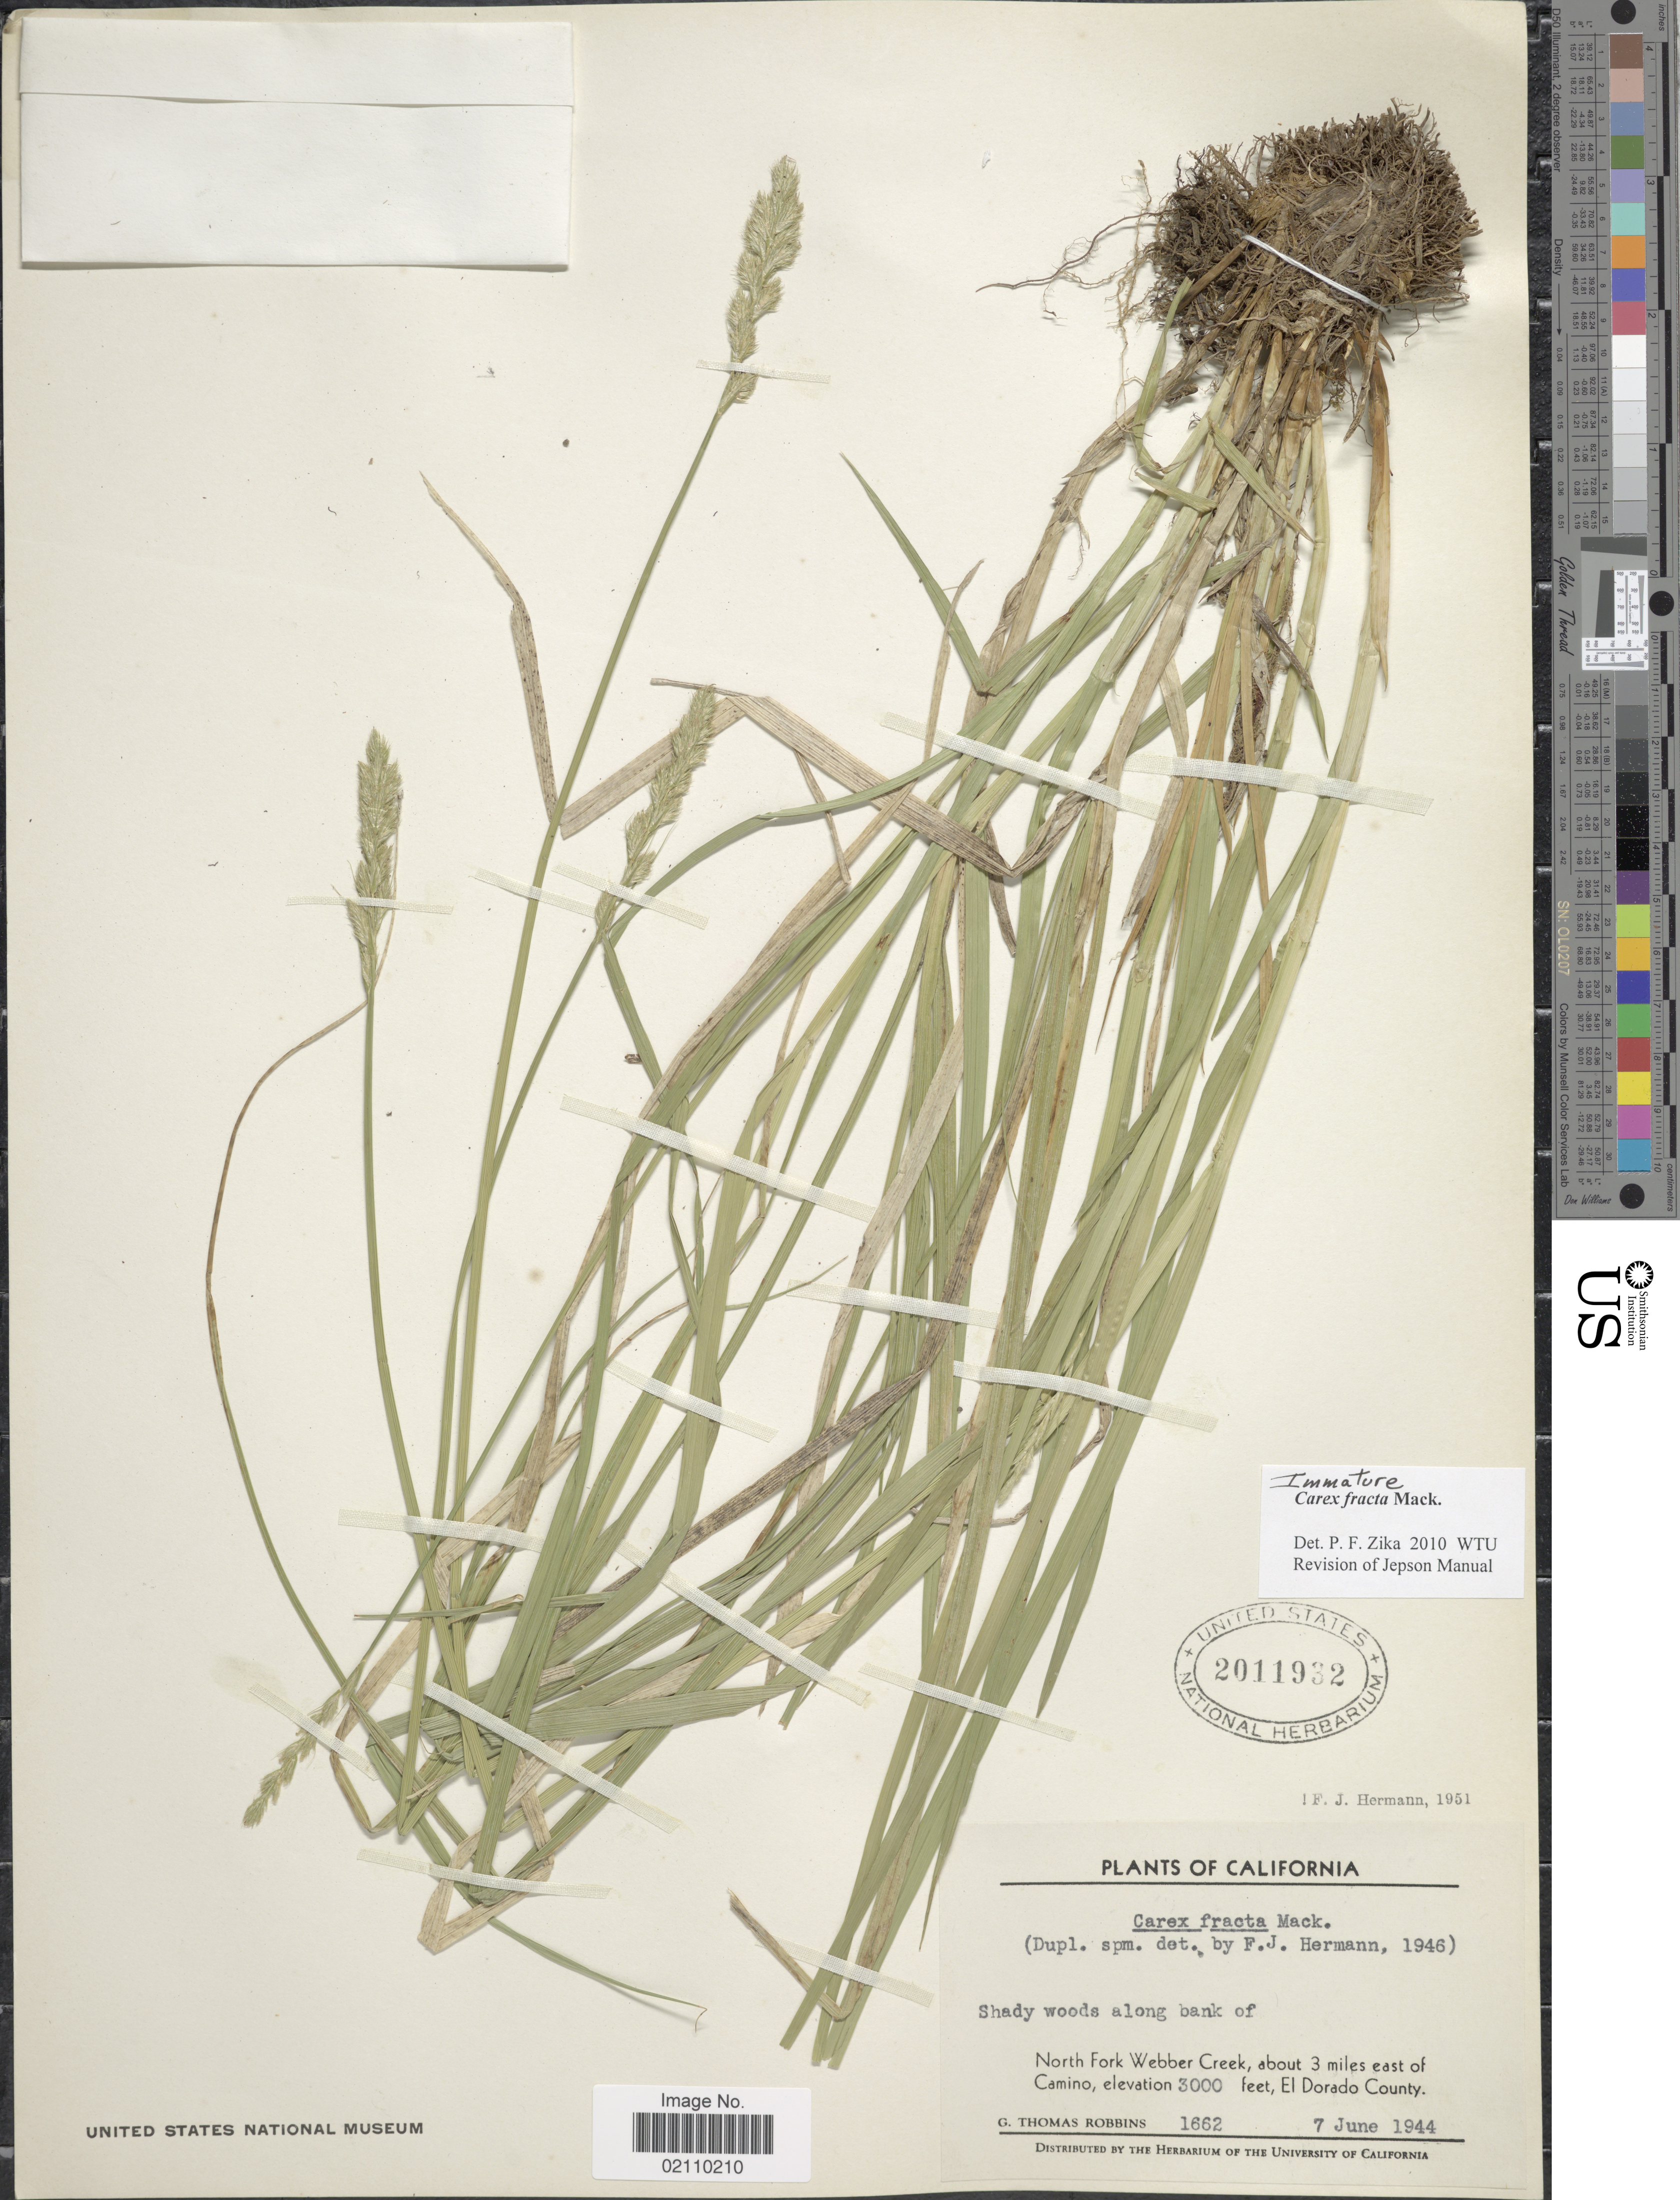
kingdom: Plantae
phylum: Tracheophyta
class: Liliopsida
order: Poales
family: Cyperaceae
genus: Carex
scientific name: Carex fracta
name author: Mack.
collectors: G. T. Robbins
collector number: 1662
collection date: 1944-06-07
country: United States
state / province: California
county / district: El Dorado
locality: Shady woods along bank of North Fork Webber Creek, about 3 miles east of Camino, El Dorado County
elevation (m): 914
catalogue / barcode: US 2011932